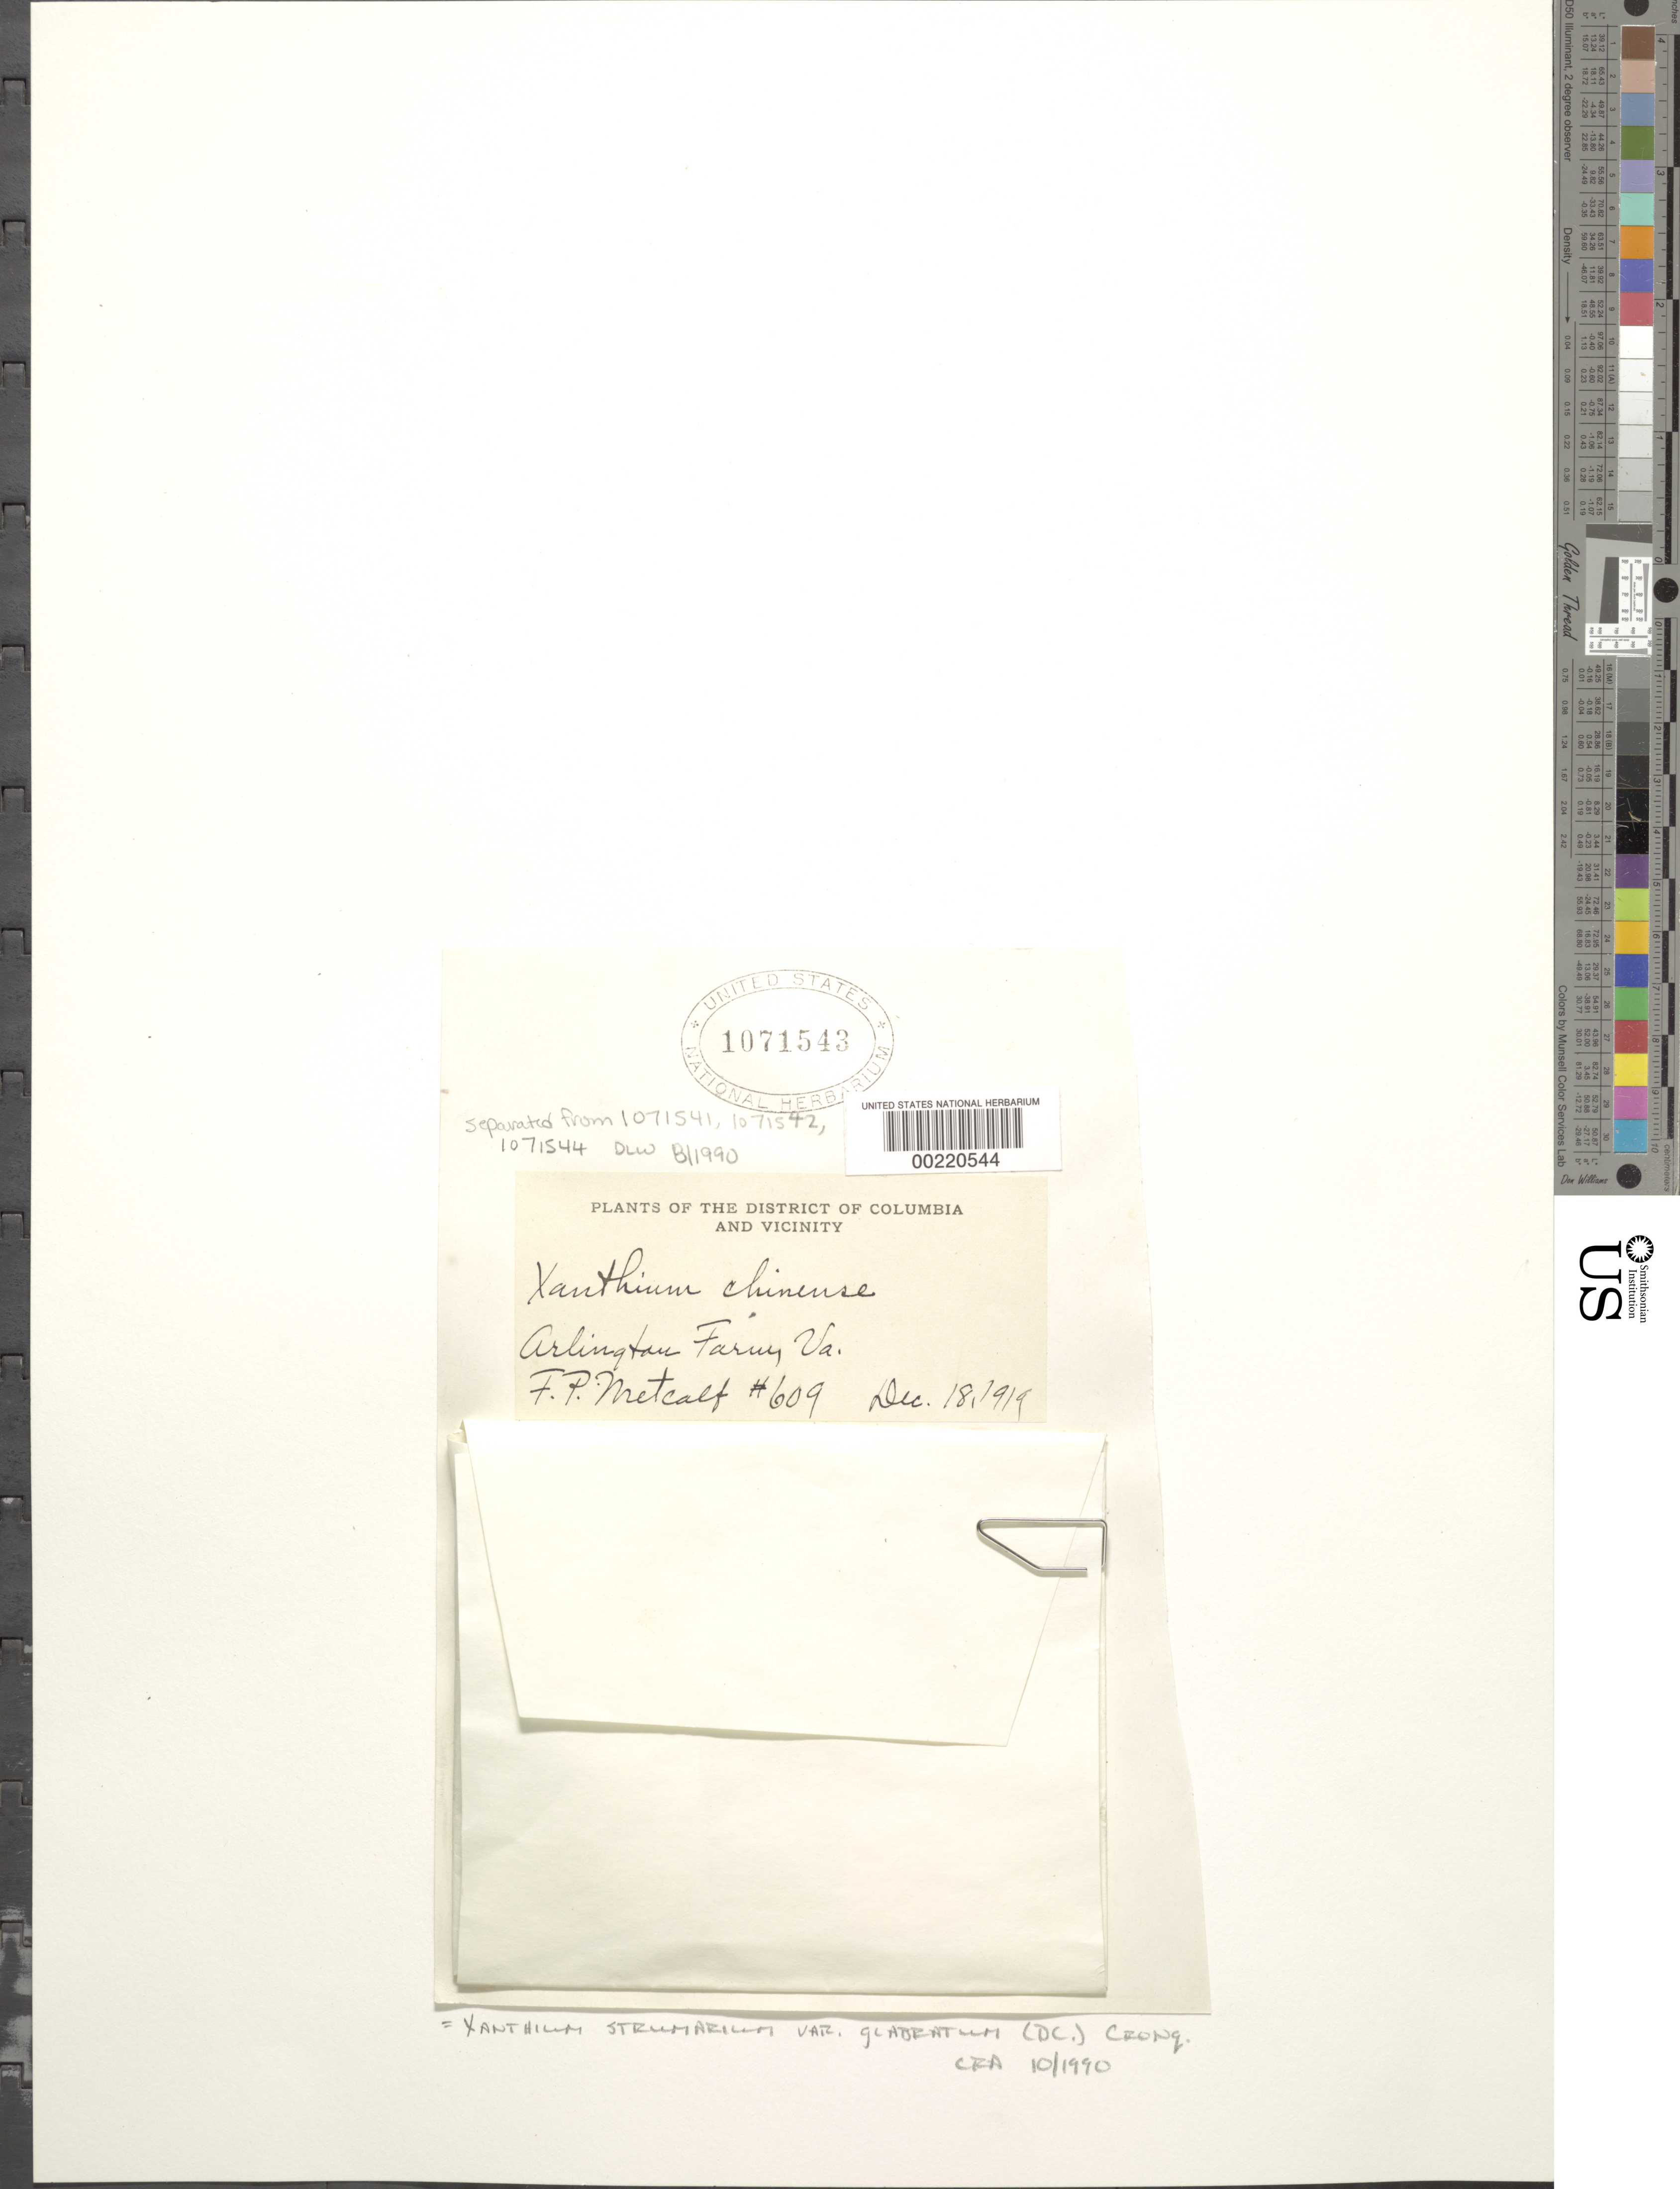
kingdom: Plantae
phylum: Tracheophyta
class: Magnoliopsida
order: Asterales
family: Asteraceae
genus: Xanthium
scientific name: Xanthium strumarium var. glabratum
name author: Mill.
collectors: F. P. Metcalf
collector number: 609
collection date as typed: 18 Dec 1919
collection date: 1919-12-18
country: United States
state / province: Virginia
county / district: Arlington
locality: Arlington Farm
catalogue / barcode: US 1071543